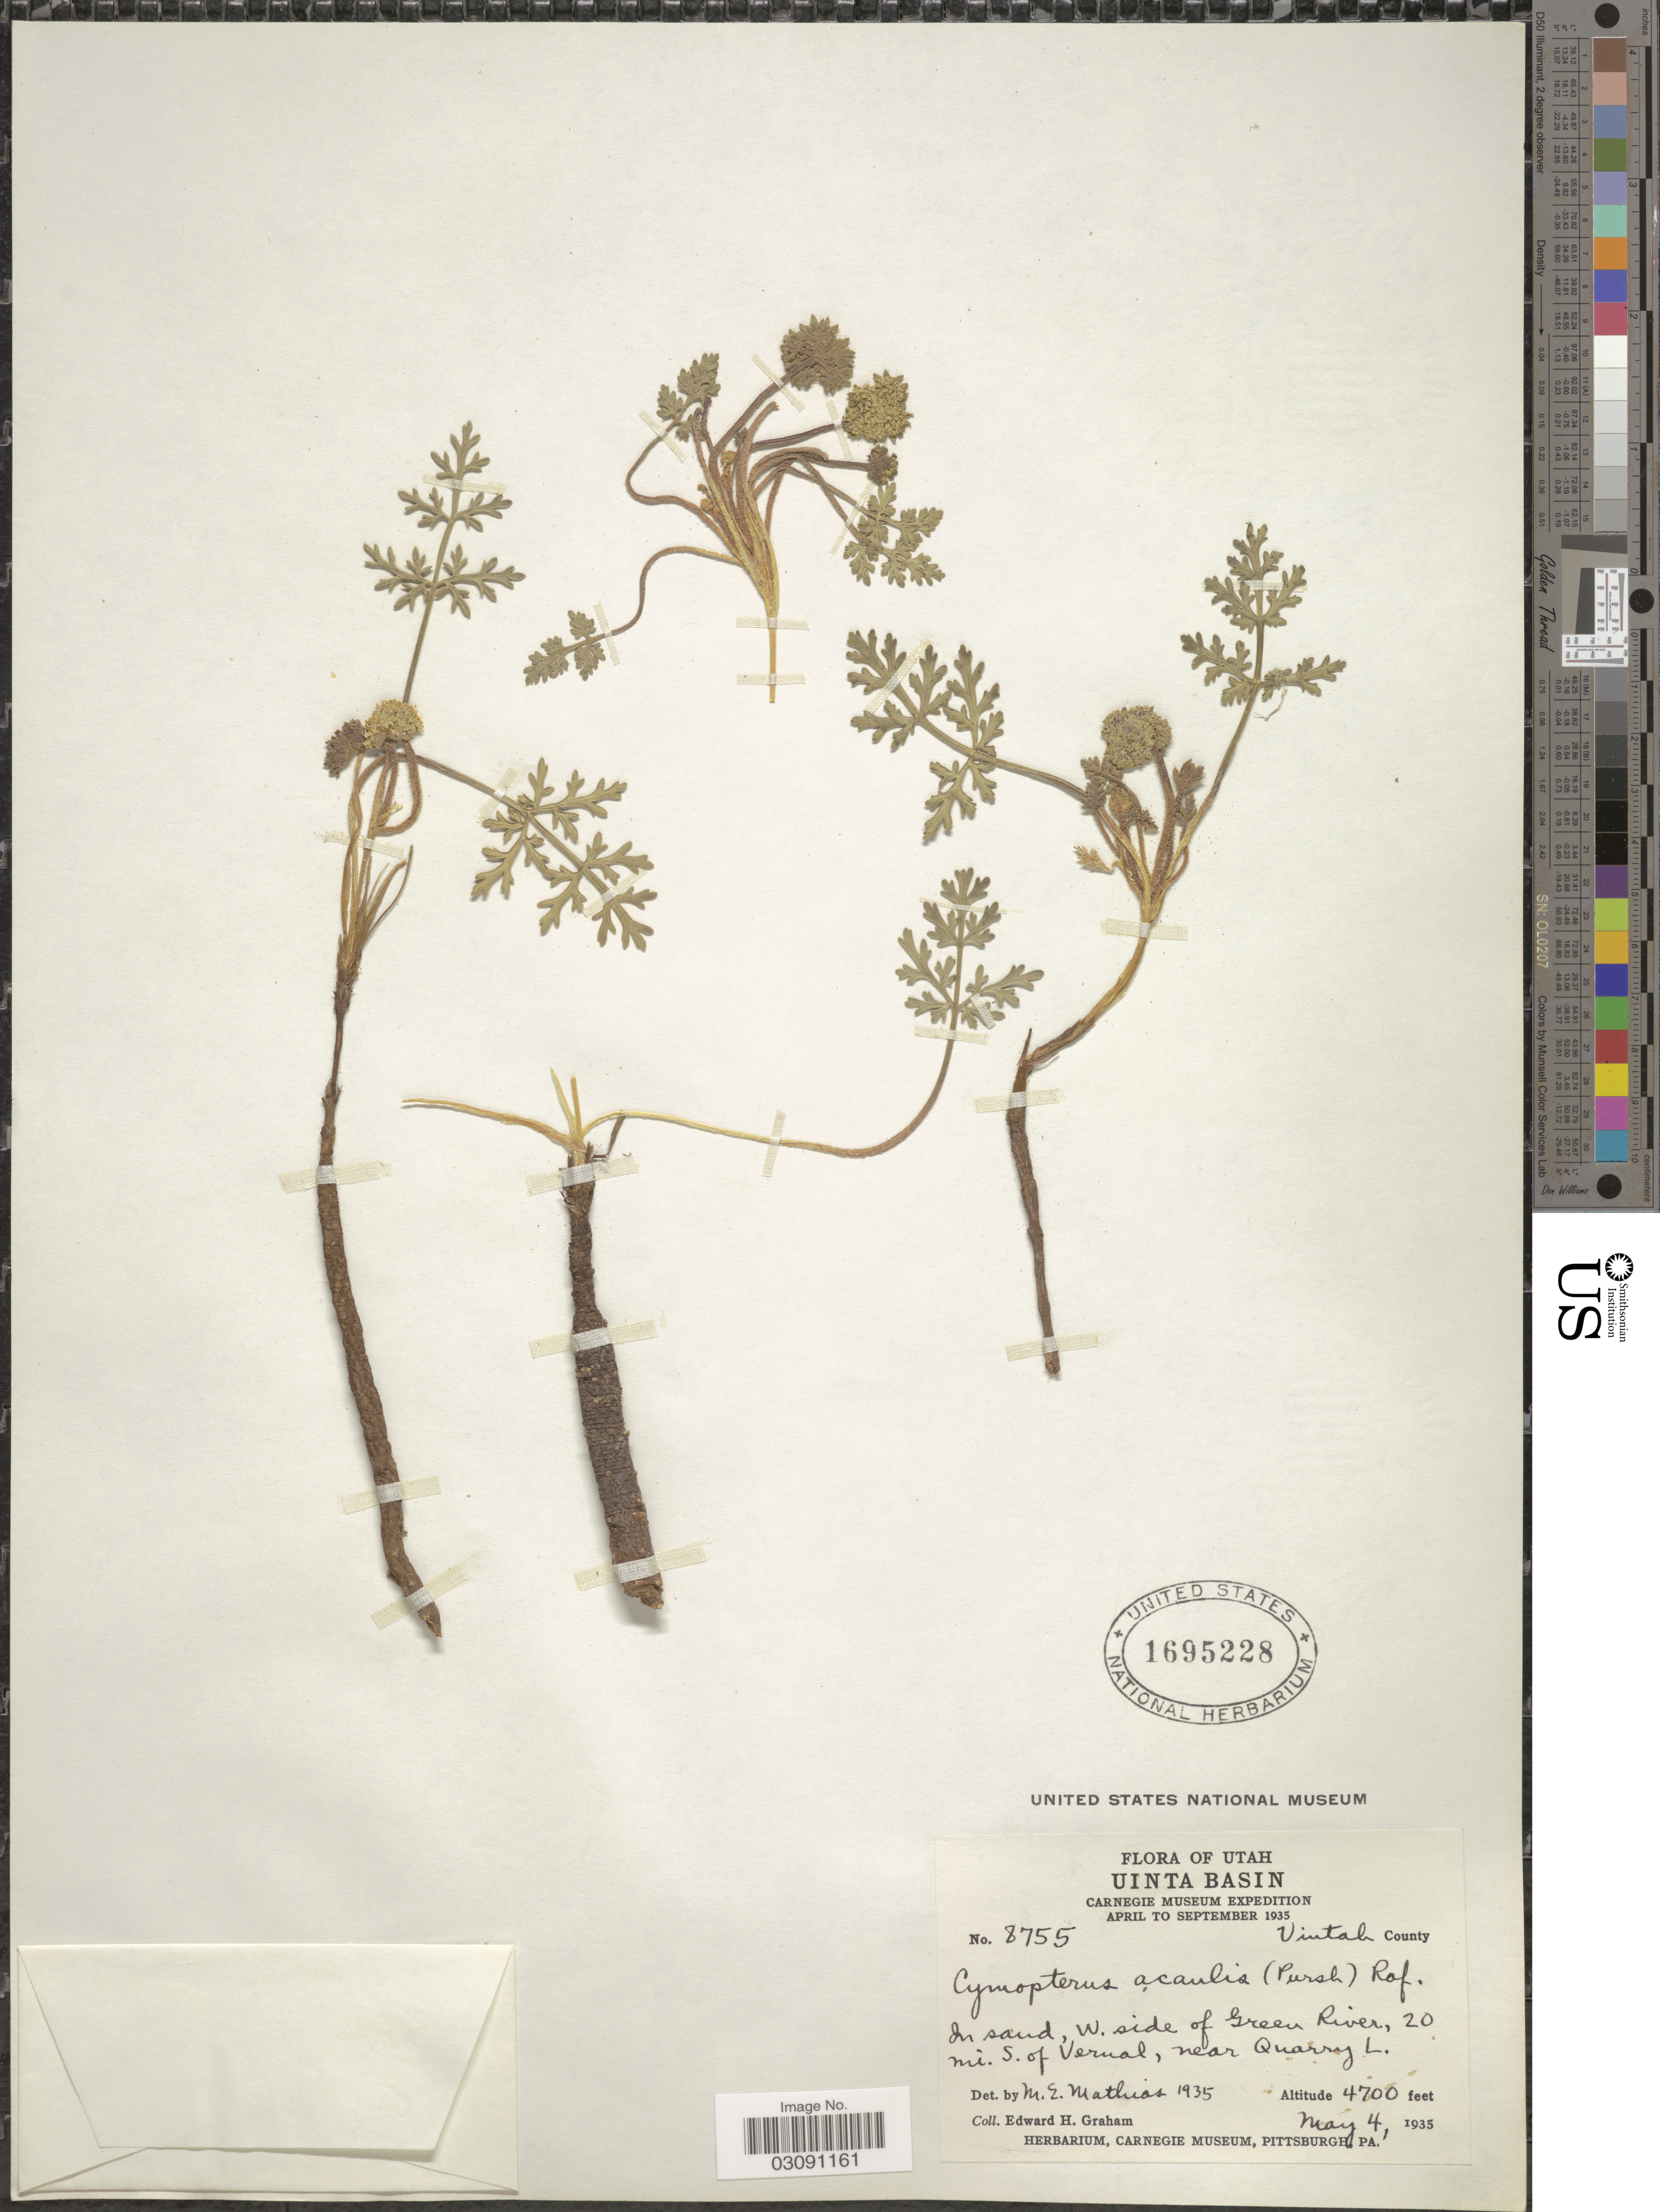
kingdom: Plantae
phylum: Tracheophyta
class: Magnoliopsida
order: Apiales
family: Apiaceae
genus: Cymopterus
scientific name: Cymopterus acaulis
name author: (Pursh) Raf.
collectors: E. H. Graham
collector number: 8755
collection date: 1935-05-04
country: United States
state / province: Utah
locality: Uinta Basin, Uintah County, In sand, W. side of Green River, 20 mi. S. of Verual, near Quarry L.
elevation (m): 1433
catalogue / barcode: US 1695228